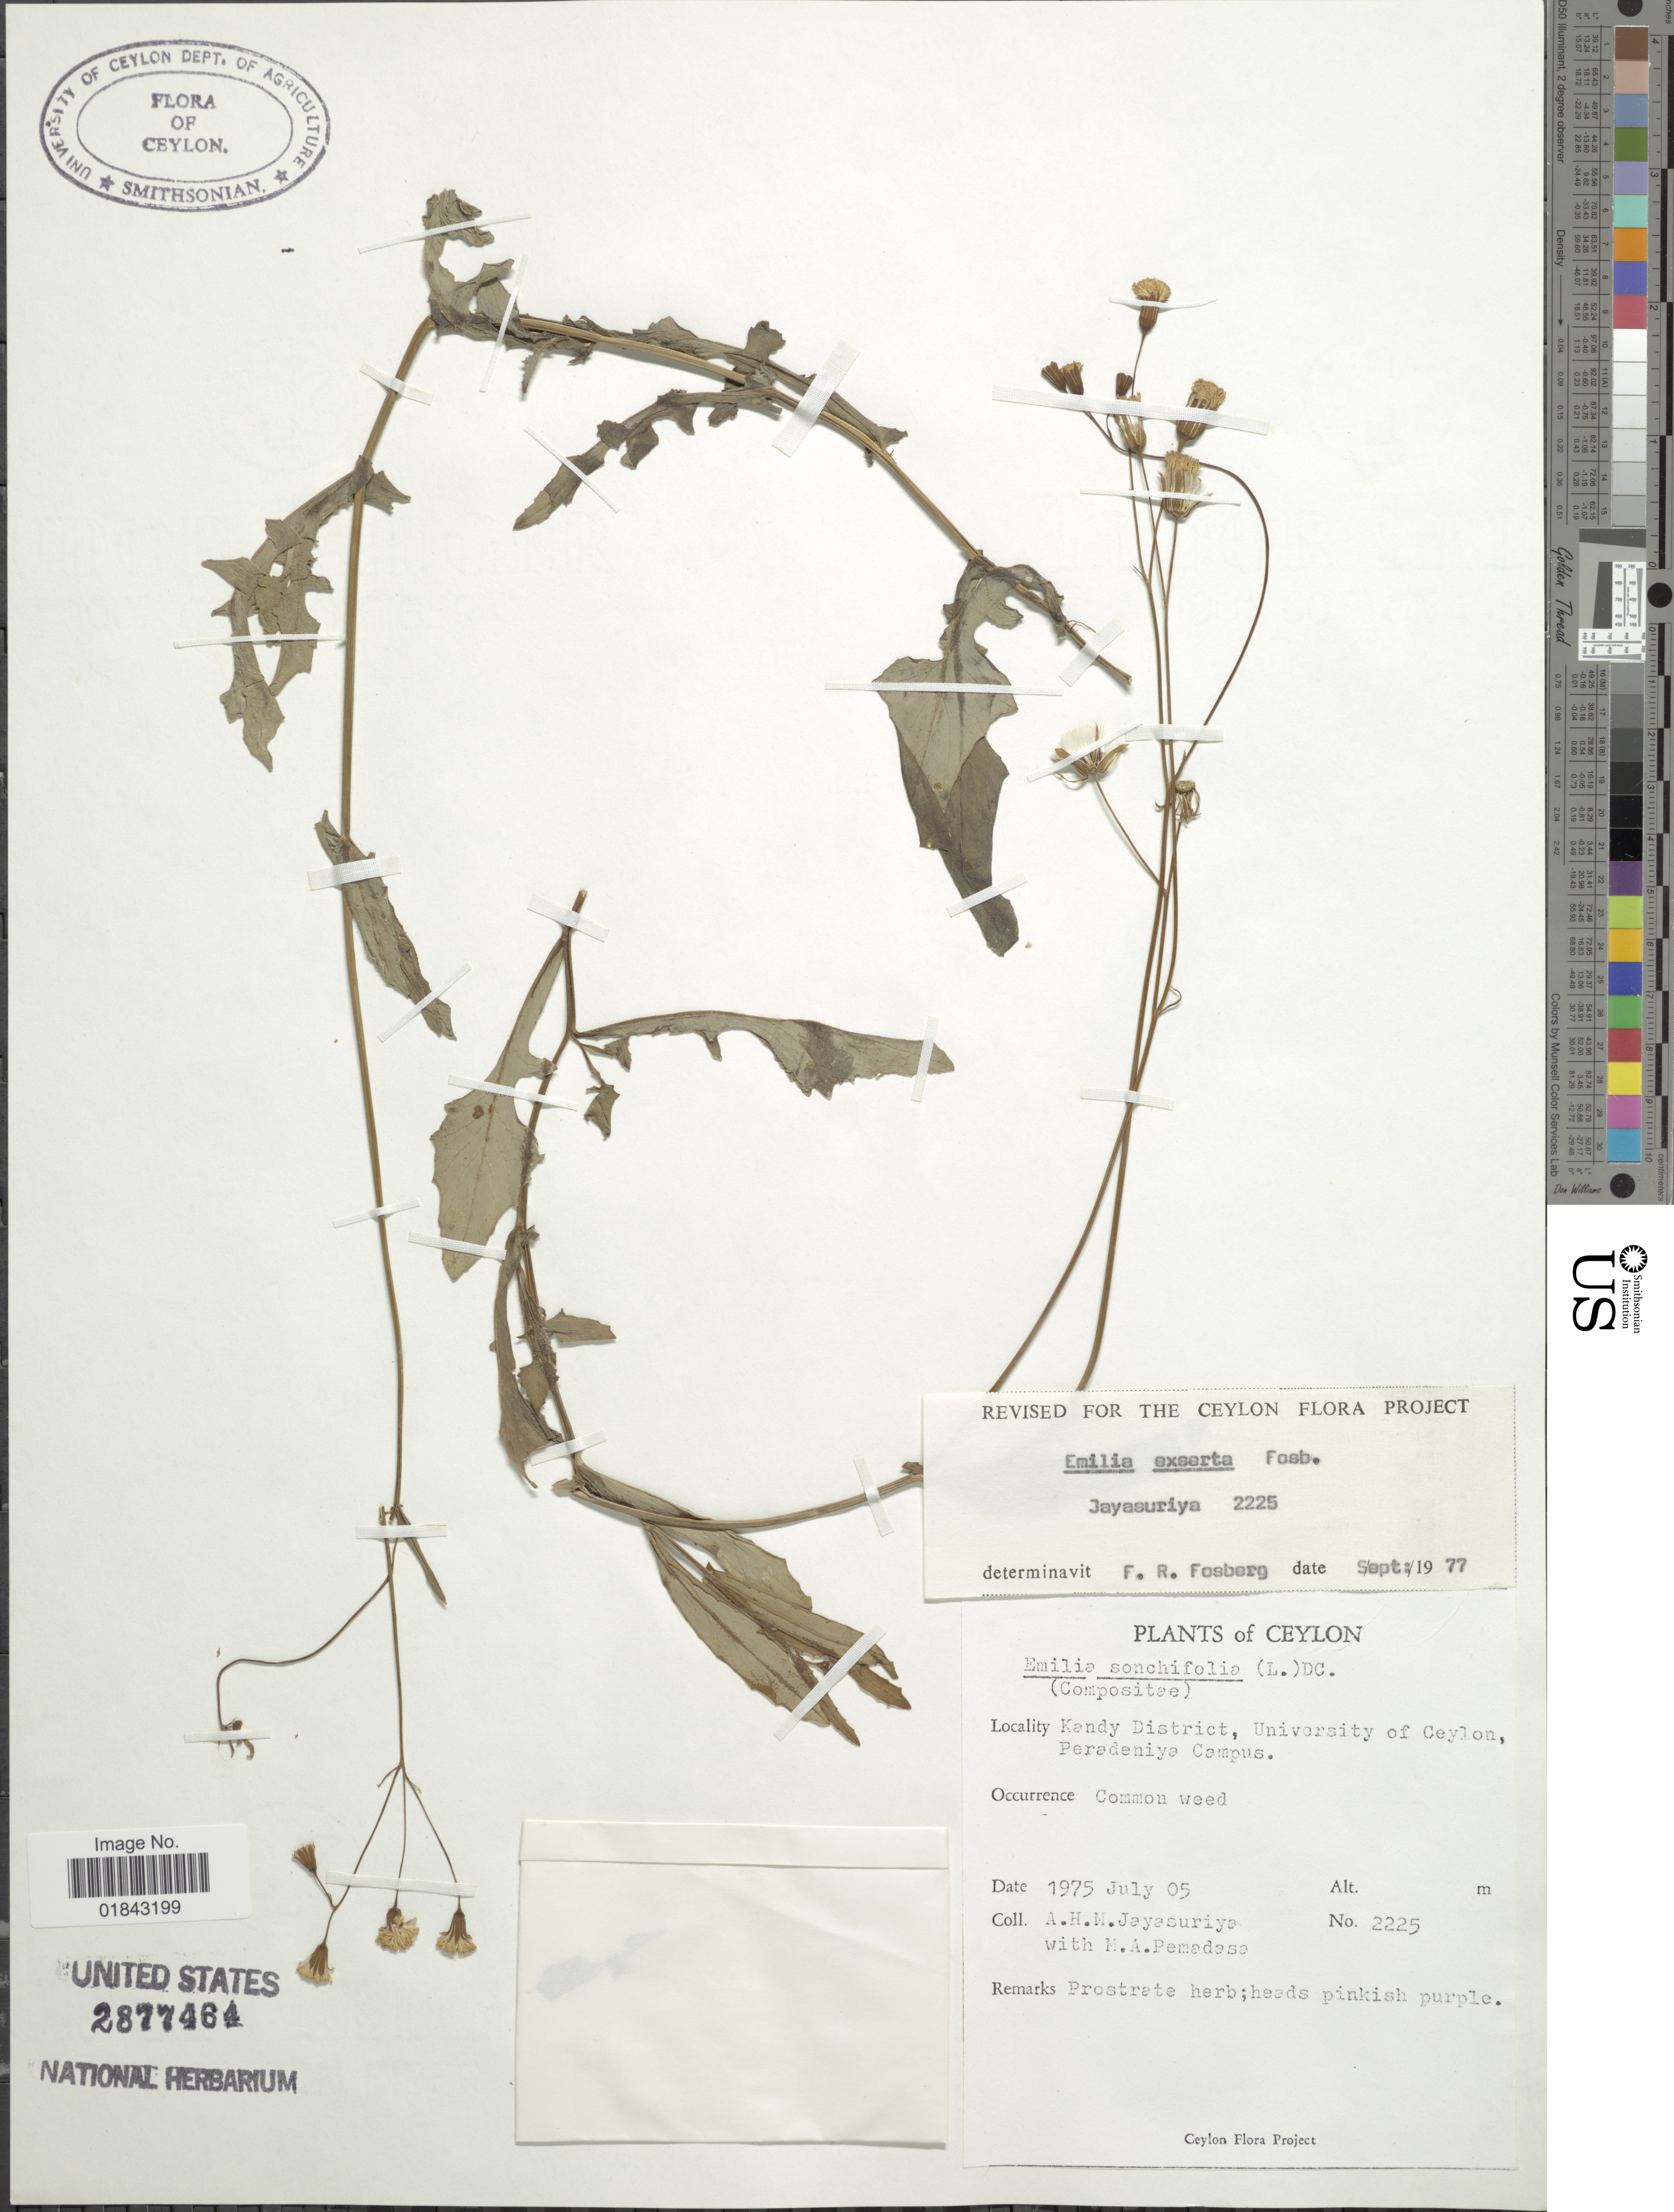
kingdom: Plantae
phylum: Tracheophyta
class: Magnoliopsida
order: Asterales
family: Asteraceae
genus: Emilia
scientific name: Emilia exserta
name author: Fosberg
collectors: A. H. Jayasuriya & M. Pemadasa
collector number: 2225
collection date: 1975-07-05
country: Sri Lanka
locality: Ceylon, Kandy District, University of Ceylon, Peradeniya Campus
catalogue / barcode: US 2877464